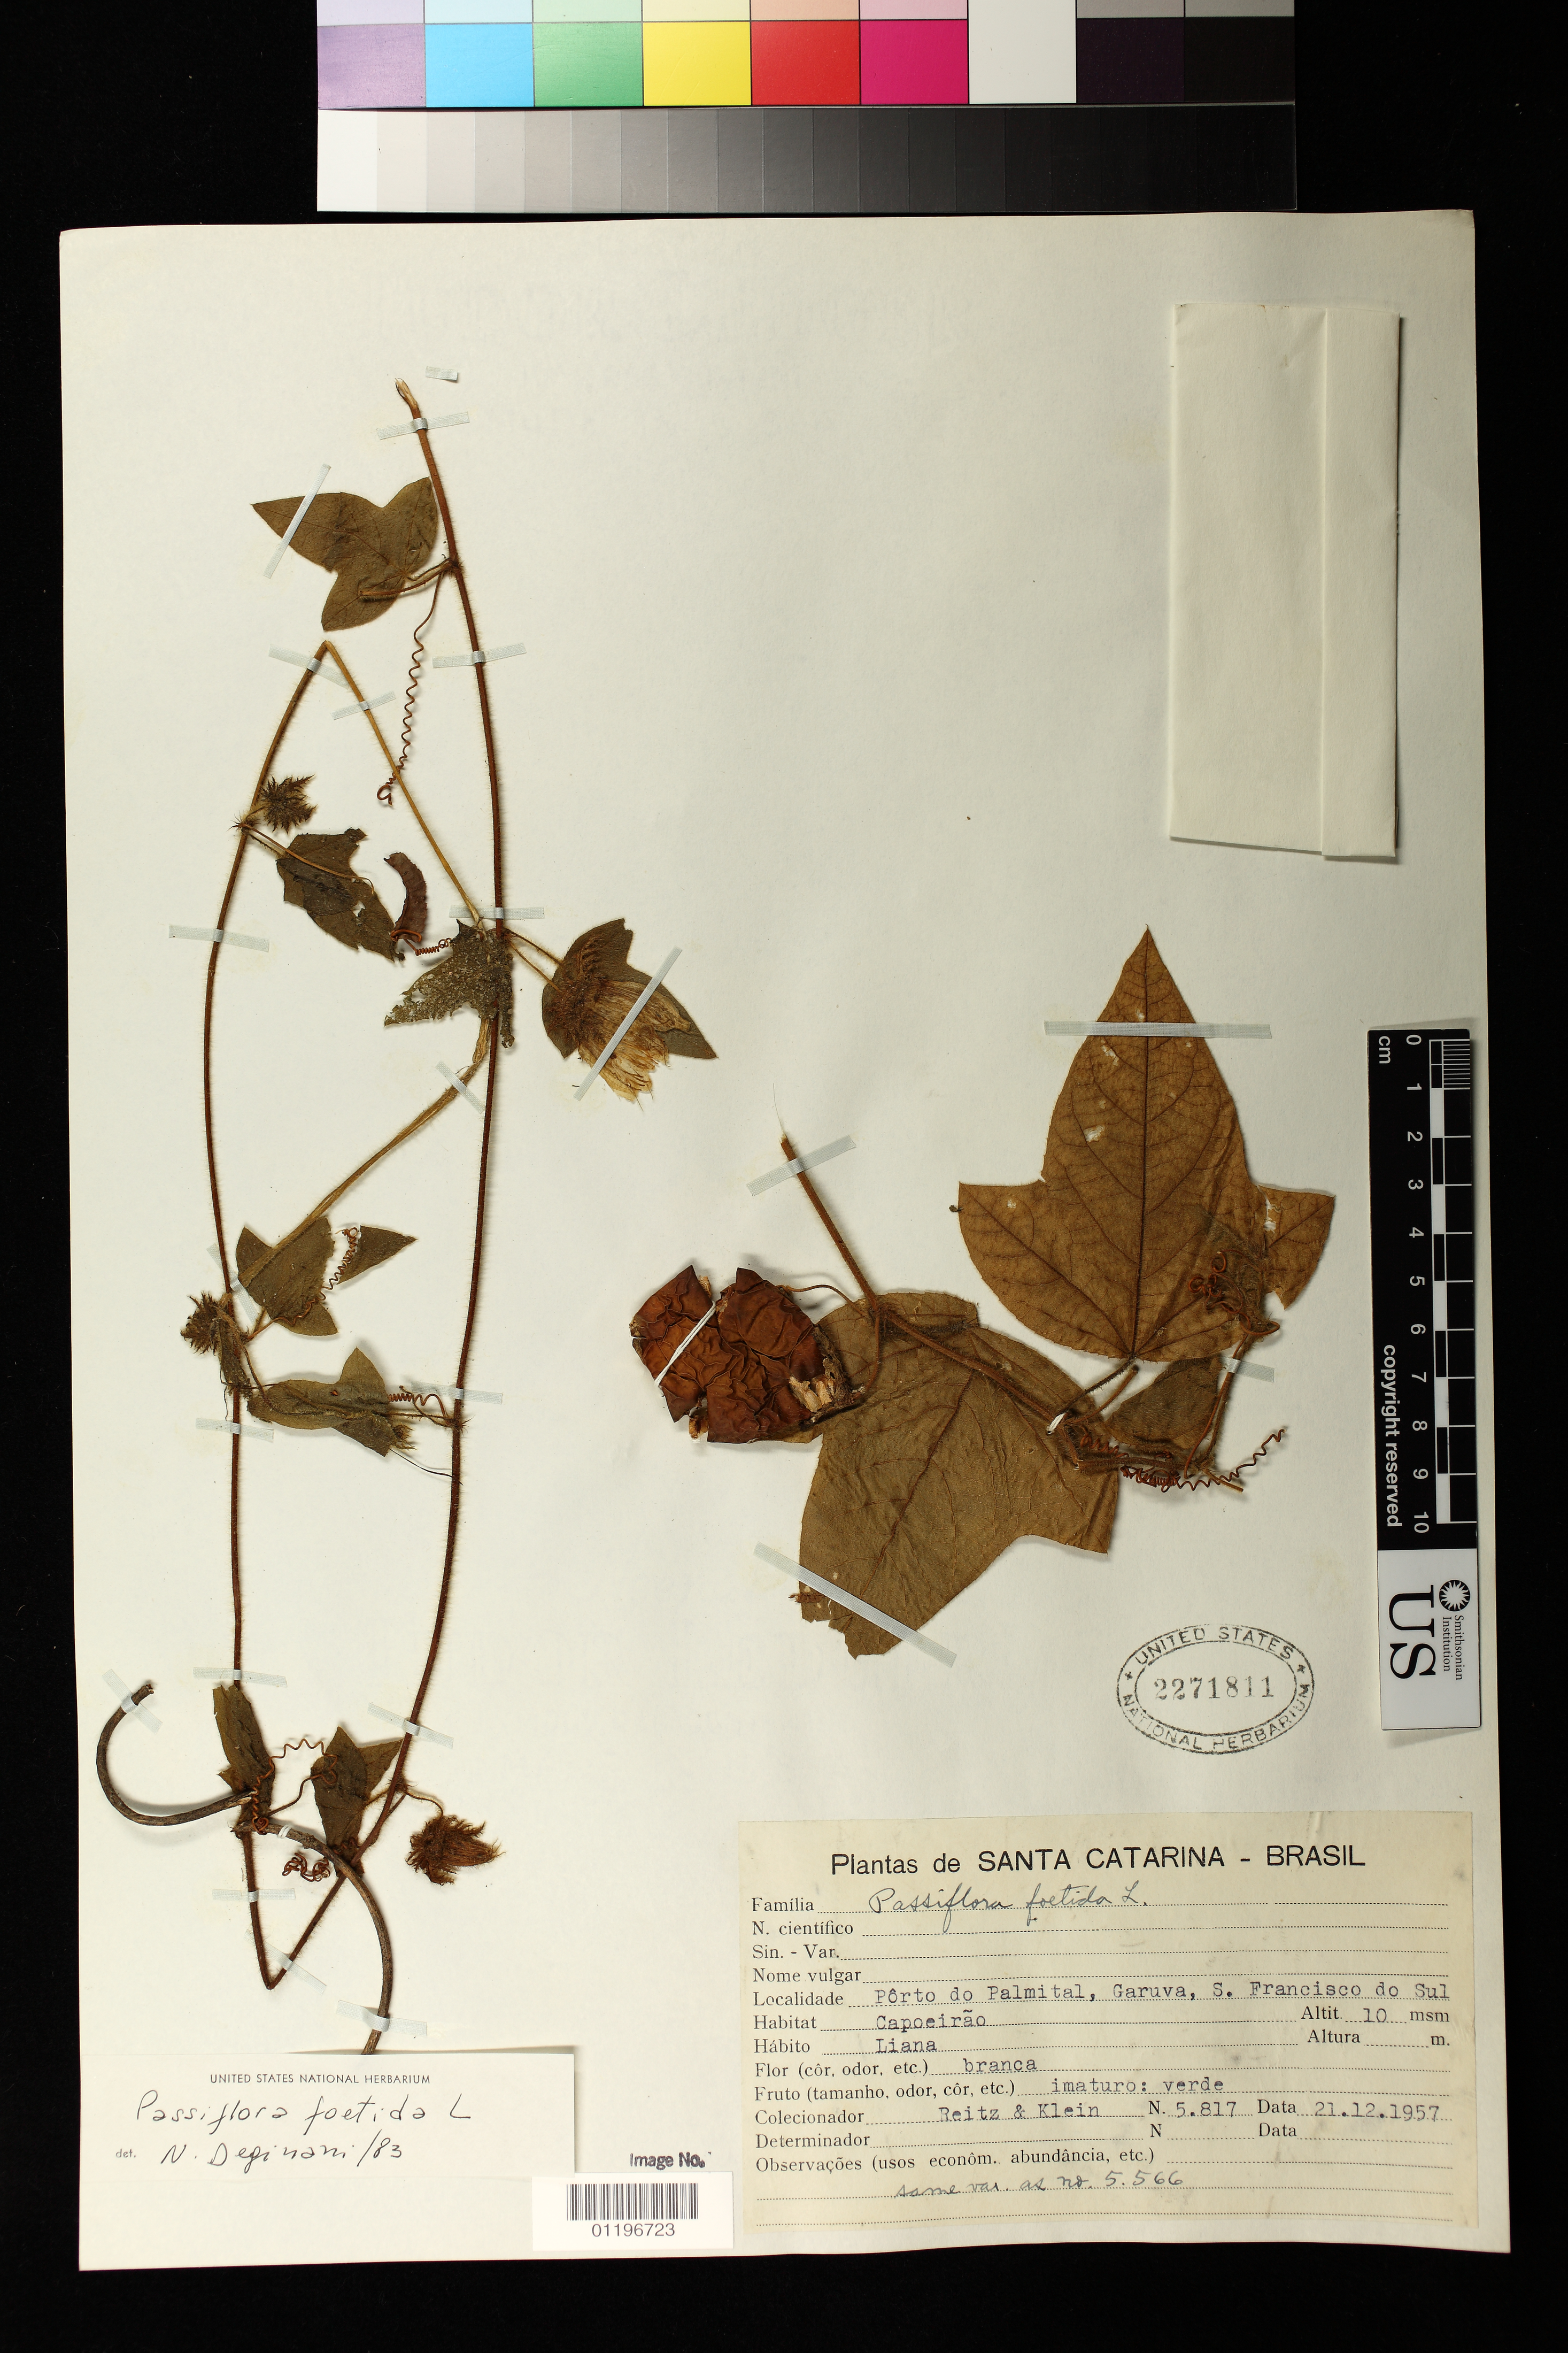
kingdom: Plantae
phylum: Tracheophyta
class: Magnoliopsida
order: Malpighiales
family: Passifloraceae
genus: Passiflora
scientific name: Passiflora vellozii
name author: Gardner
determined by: Svoboda, Harlan T., (NA), US Department of Agriculture (UNITED STATES)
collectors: R. Reitz & R. M. Klein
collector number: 5817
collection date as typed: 21 Dec 1957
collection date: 1957-12-21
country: Brazil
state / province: Santa Catarina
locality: Pôrto do Palmital, Garuva, S. Francisco do Sul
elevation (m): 10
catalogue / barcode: US 2271811